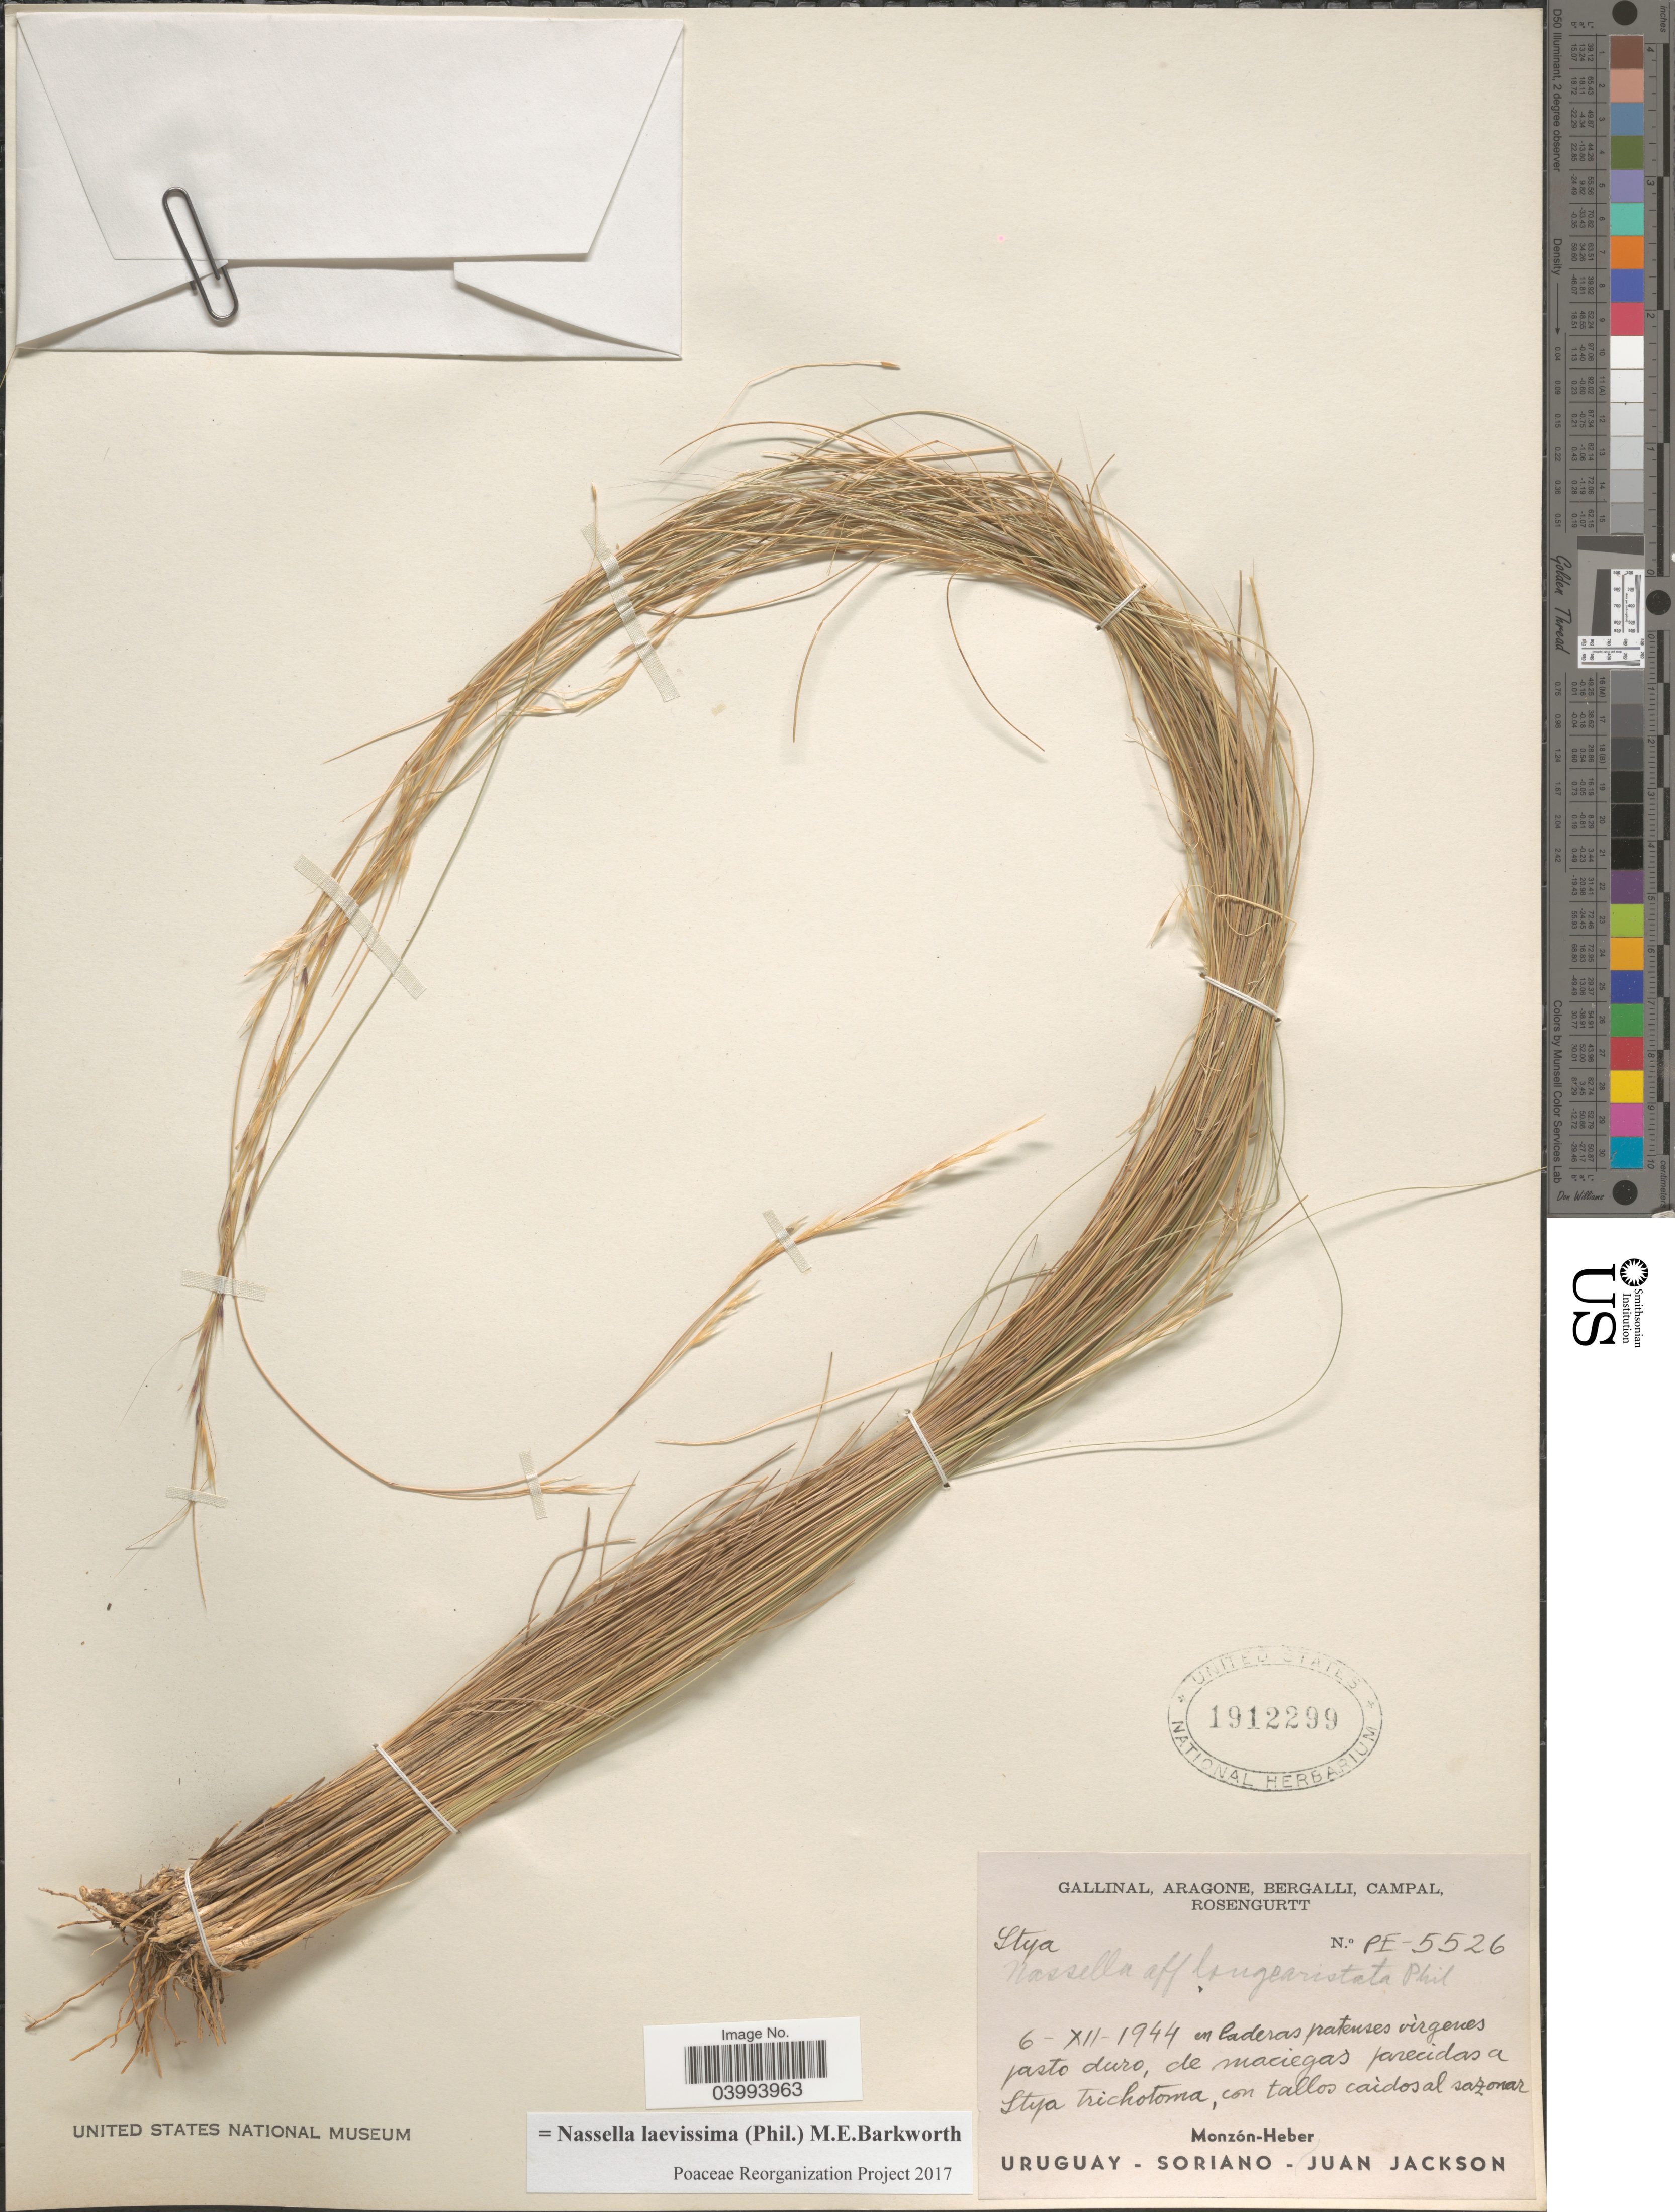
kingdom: Plantae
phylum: Tracheophyta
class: Liliopsida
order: Poales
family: Poaceae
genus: Nassella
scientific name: Nassella laevissima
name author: (Phil.) Barkworth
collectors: -. Gallinal, -- Aragone, -- Bergalli, -- Campal & Rosengurtt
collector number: PE-5526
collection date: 1944-12-06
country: Uruguay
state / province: Soriano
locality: En laderas patenses virgenes pasto duro, de maciegas parecidas a Stipa Trichotoma, con tallos caidos al sazonar. Juan Jackson.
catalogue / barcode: US 1912299